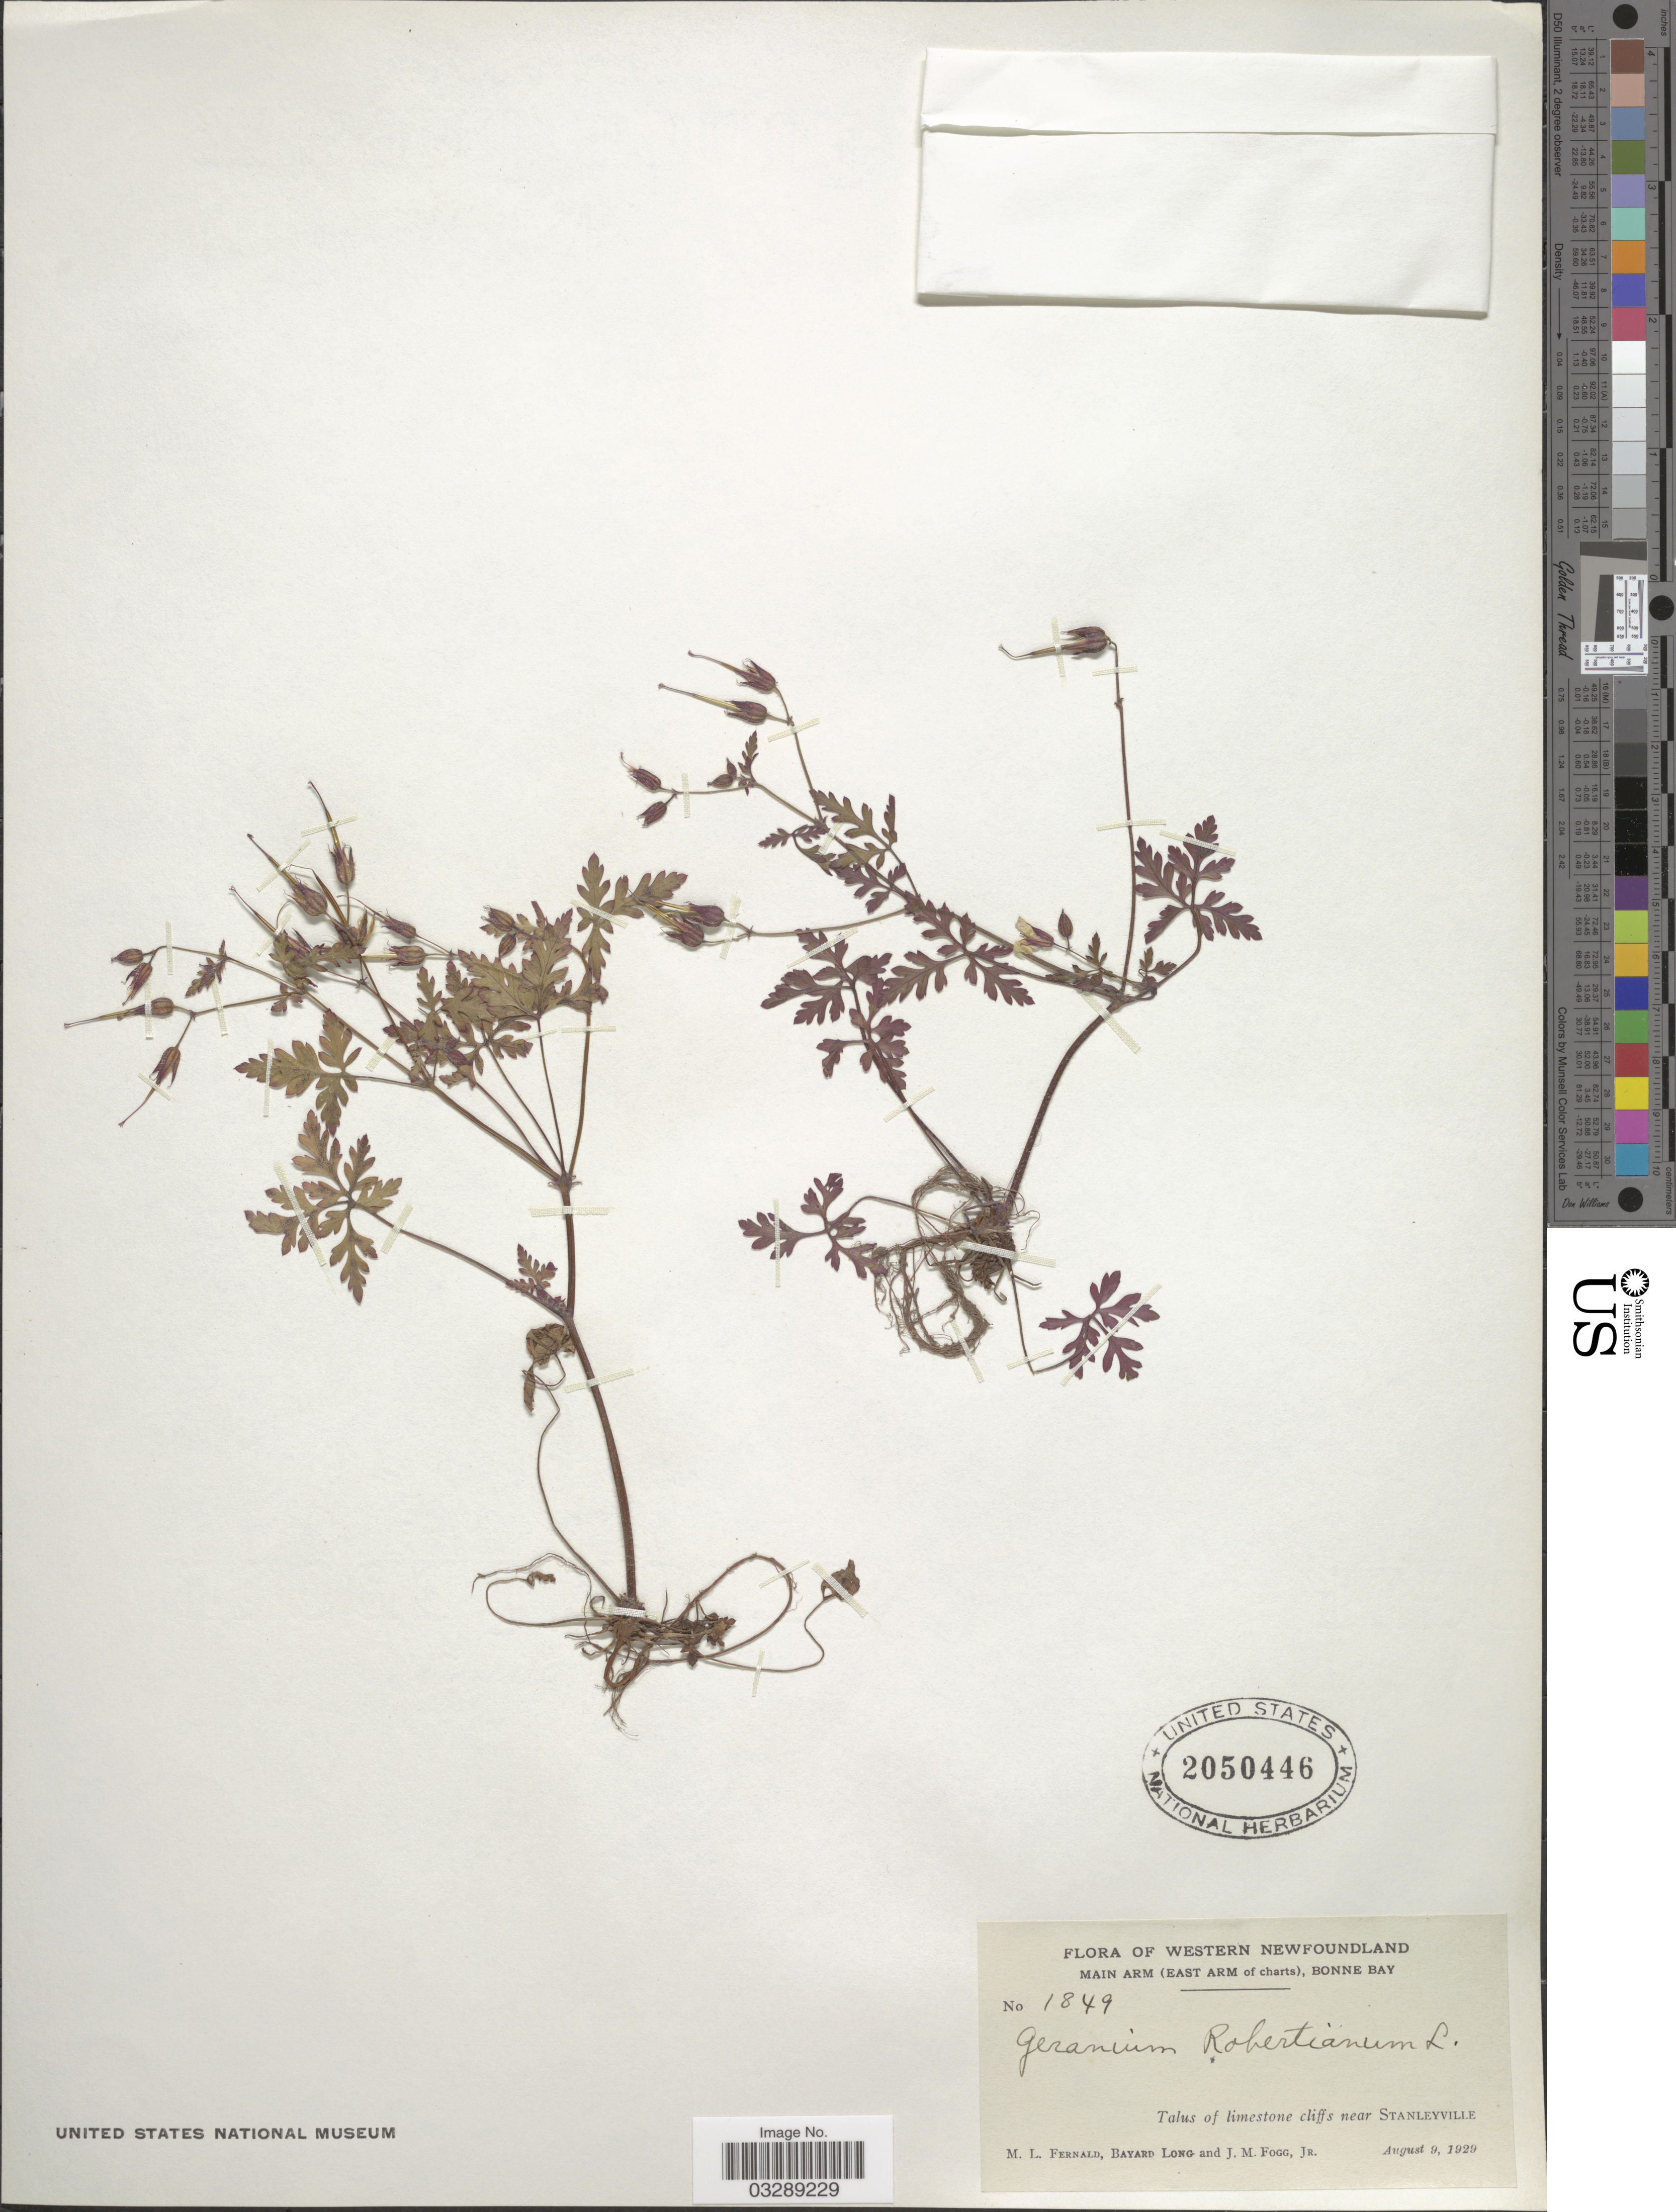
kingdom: Plantae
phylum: Tracheophyta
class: Magnoliopsida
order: Geraniales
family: Geraniaceae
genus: Geranium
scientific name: Geranium robertianum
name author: L.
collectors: M. L. Fernald, B. Long & J. Fogg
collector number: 1849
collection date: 1929-08-09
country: Canada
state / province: Newfoundland and Labrador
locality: Western Newfoundland, Main Arm (East Arm of charts), Bonne Bay, Talus of limestone cliffs near Stanleyville.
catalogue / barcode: US 2050446